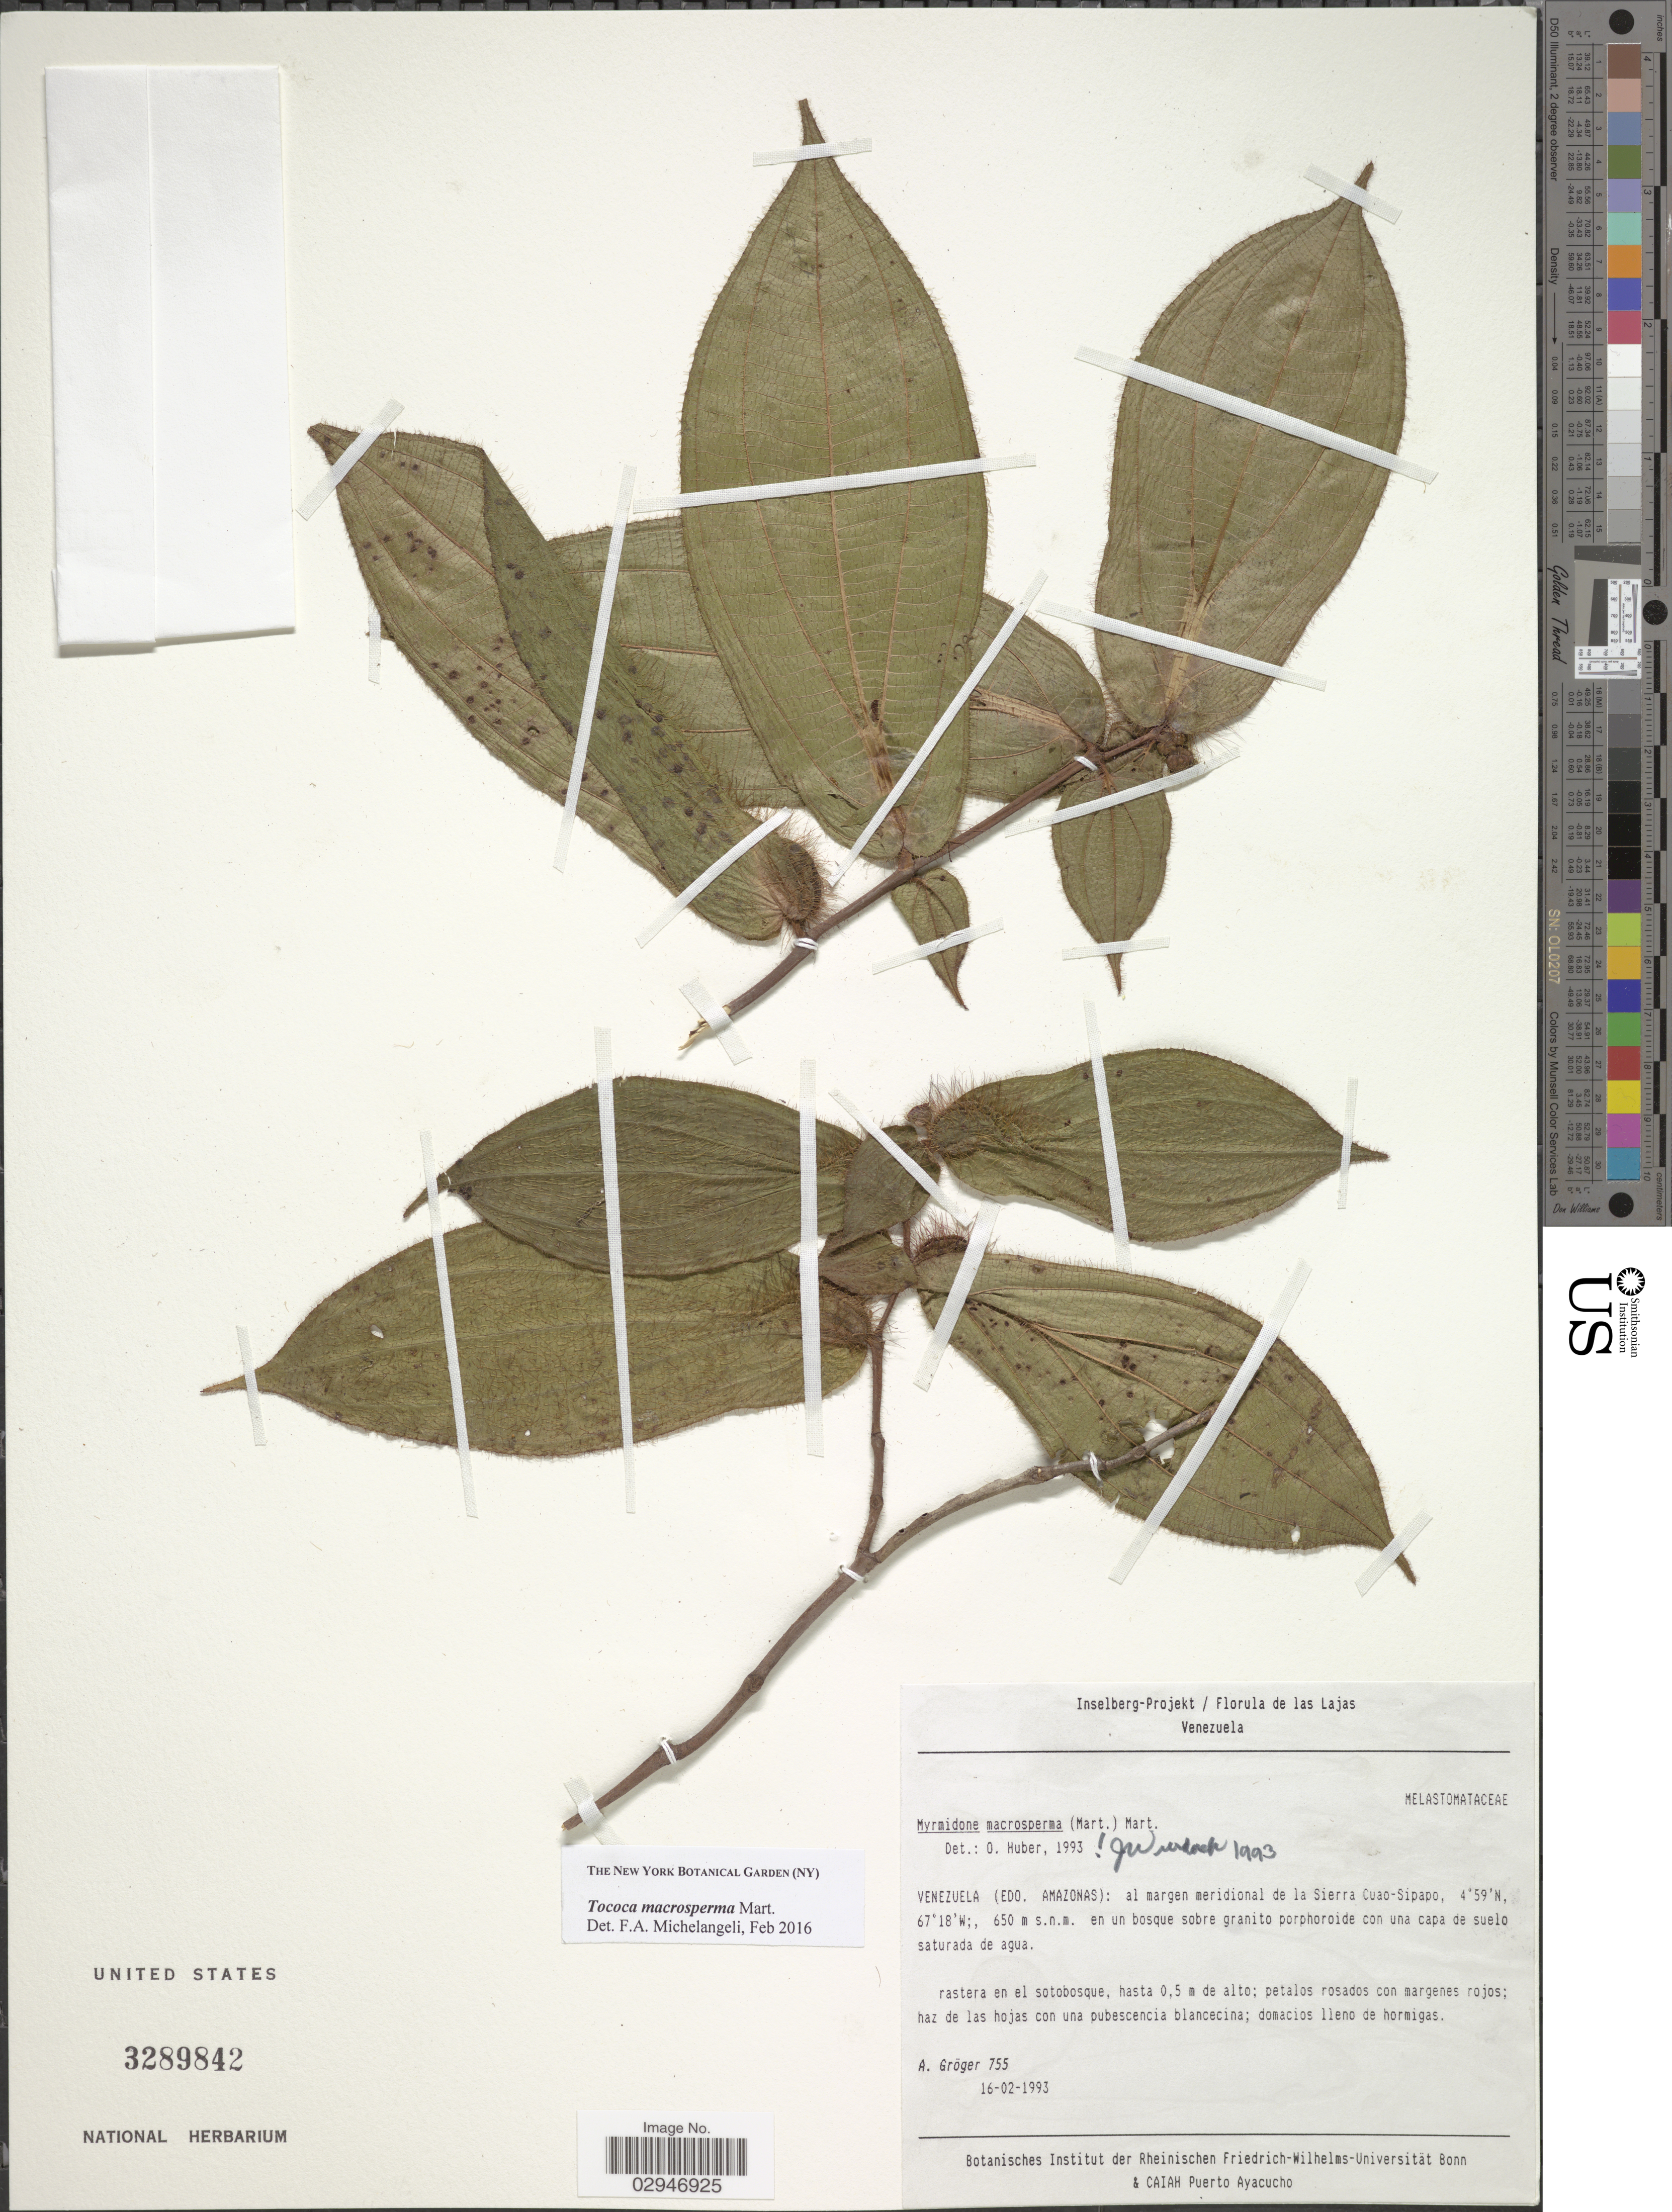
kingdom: Plantae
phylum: Tracheophyta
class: Magnoliopsida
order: Myrtales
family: Melastomataceae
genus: Tococa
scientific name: Tococa macrosperma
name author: Mart.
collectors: A. Gröger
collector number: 755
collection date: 1993-02-16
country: Venezuela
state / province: Amazonas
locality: Al margen meridional de la Sierra Cuao-Sipapo.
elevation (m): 650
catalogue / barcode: US 3289842